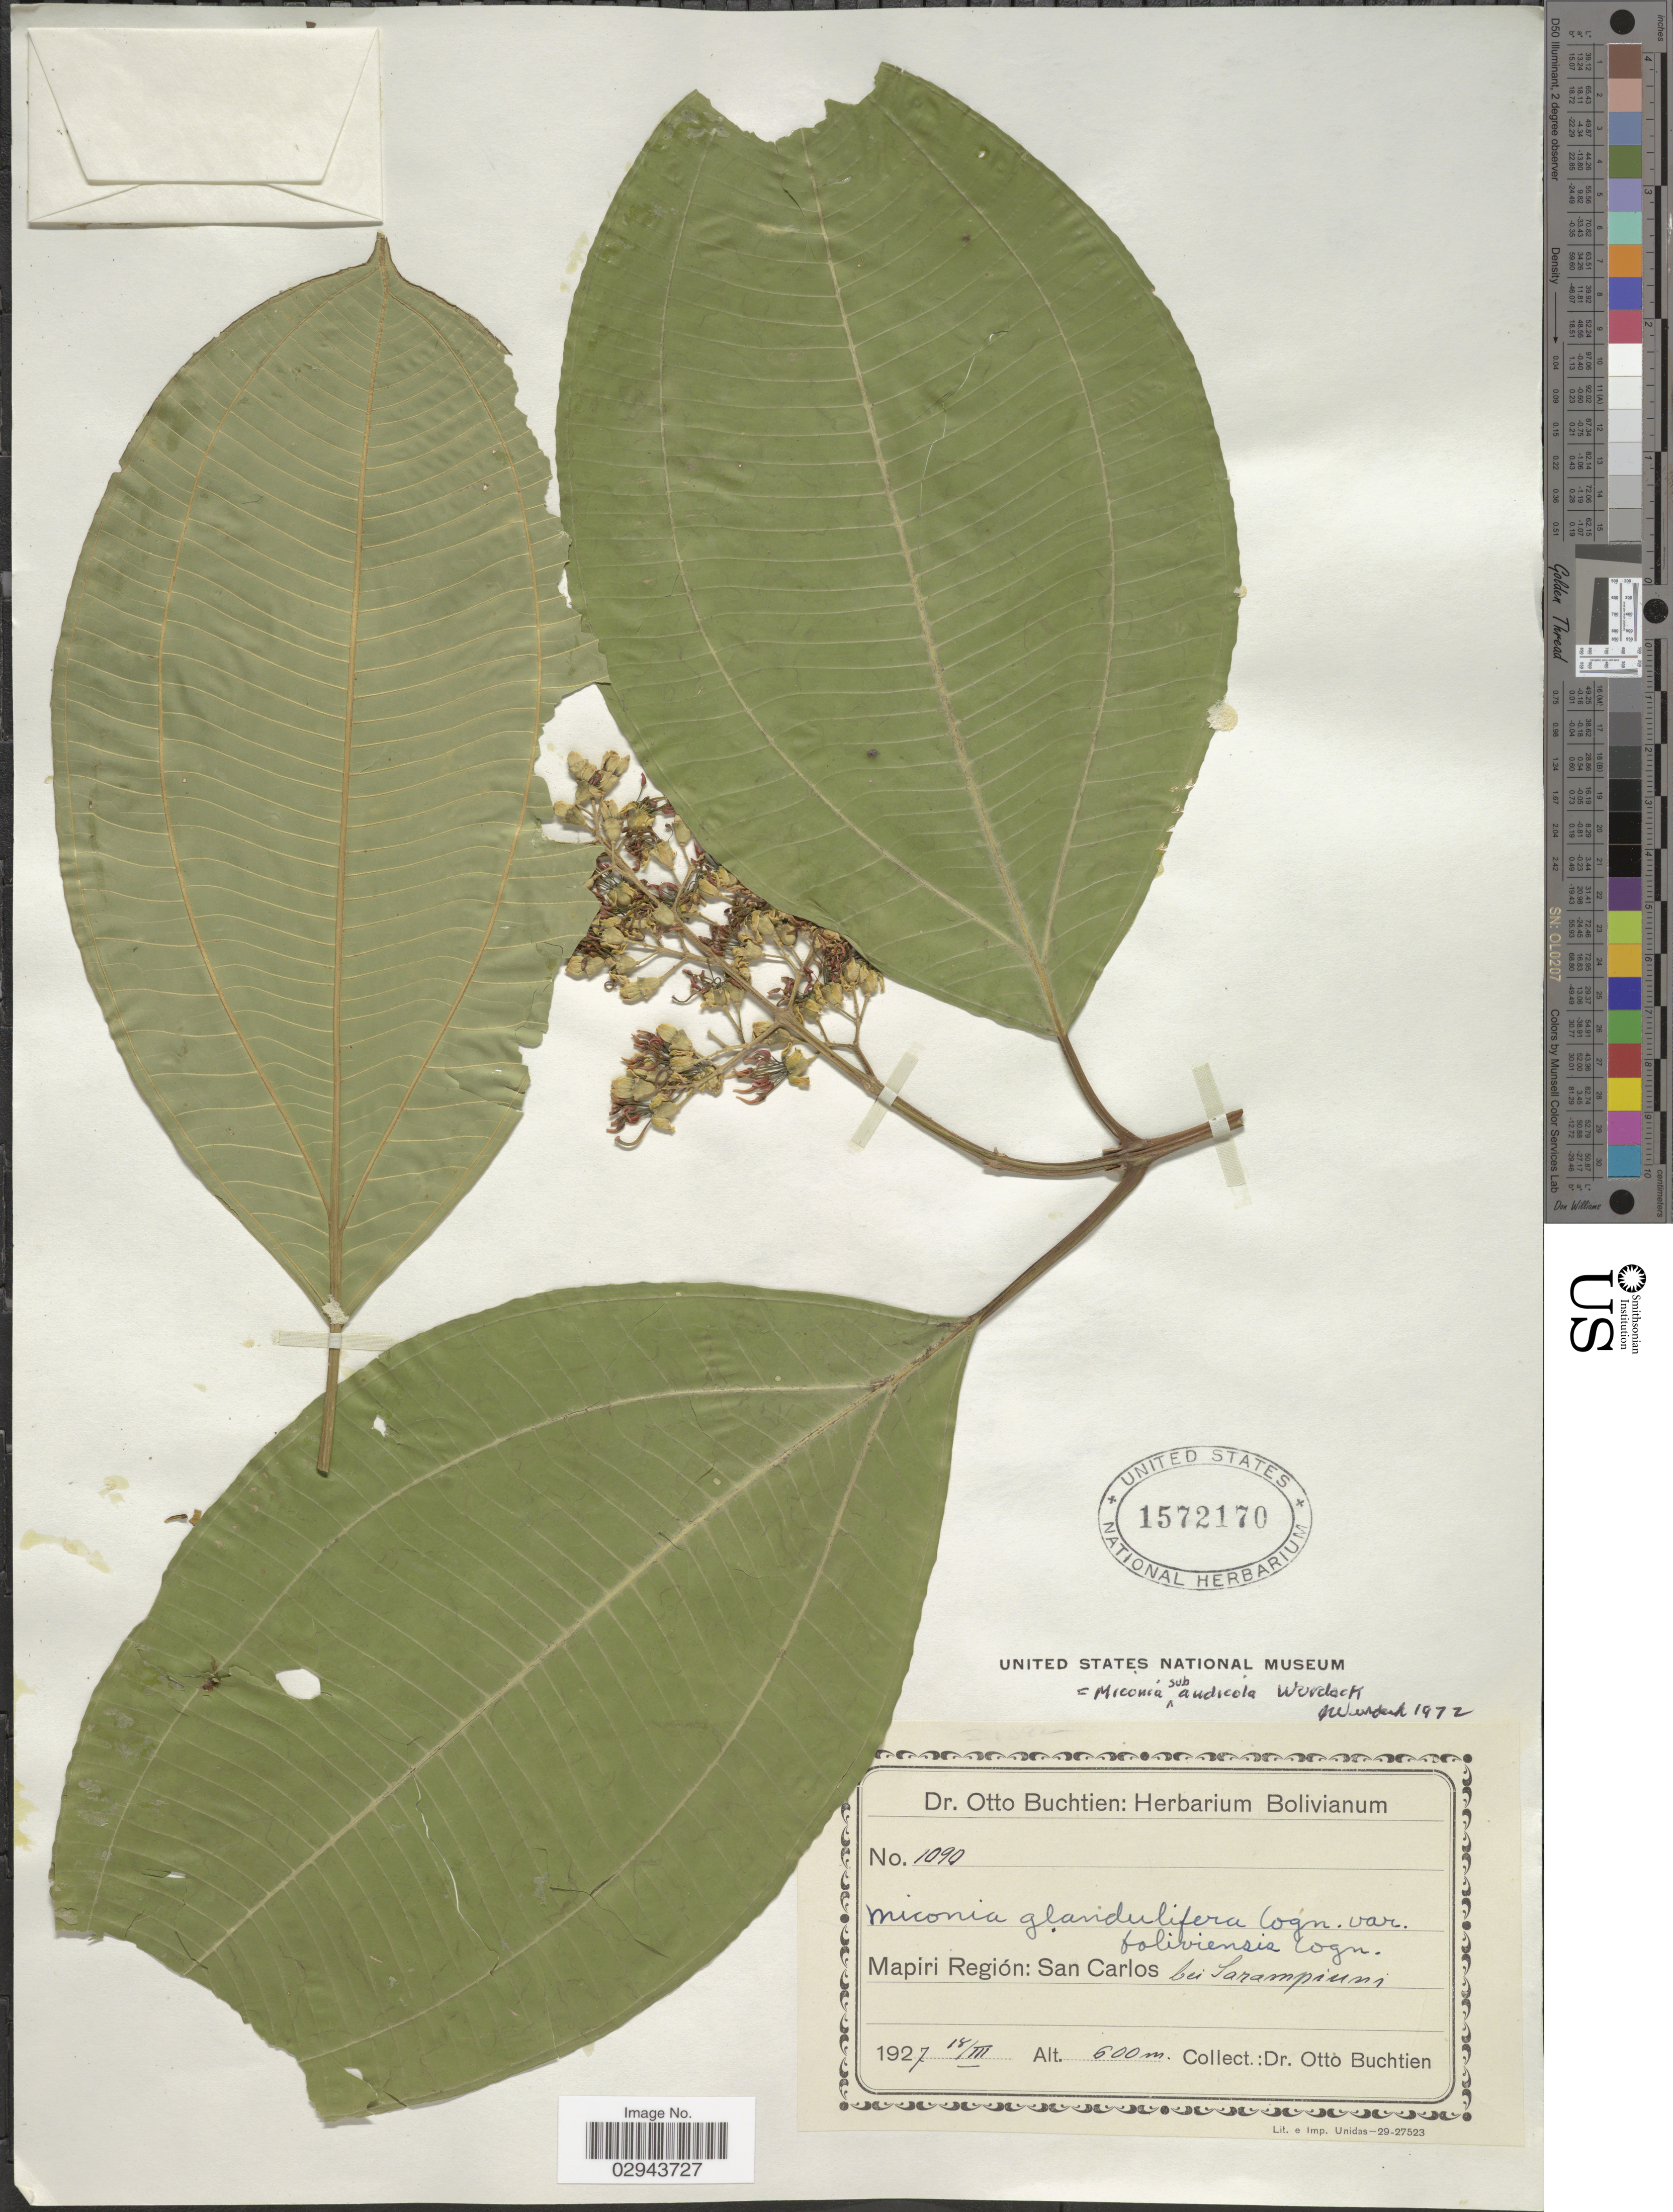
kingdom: Plantae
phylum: Tracheophyta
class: Magnoliopsida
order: Myrtales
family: Melastomataceae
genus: Miconia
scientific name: Miconia subandicola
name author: Wurdack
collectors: O. Buchtien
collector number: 1090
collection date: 1927-03-18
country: Bolivia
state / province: La Paz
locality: Mapiri Región: San Carlos bei Sarampiuni.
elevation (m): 600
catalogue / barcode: US 1572170